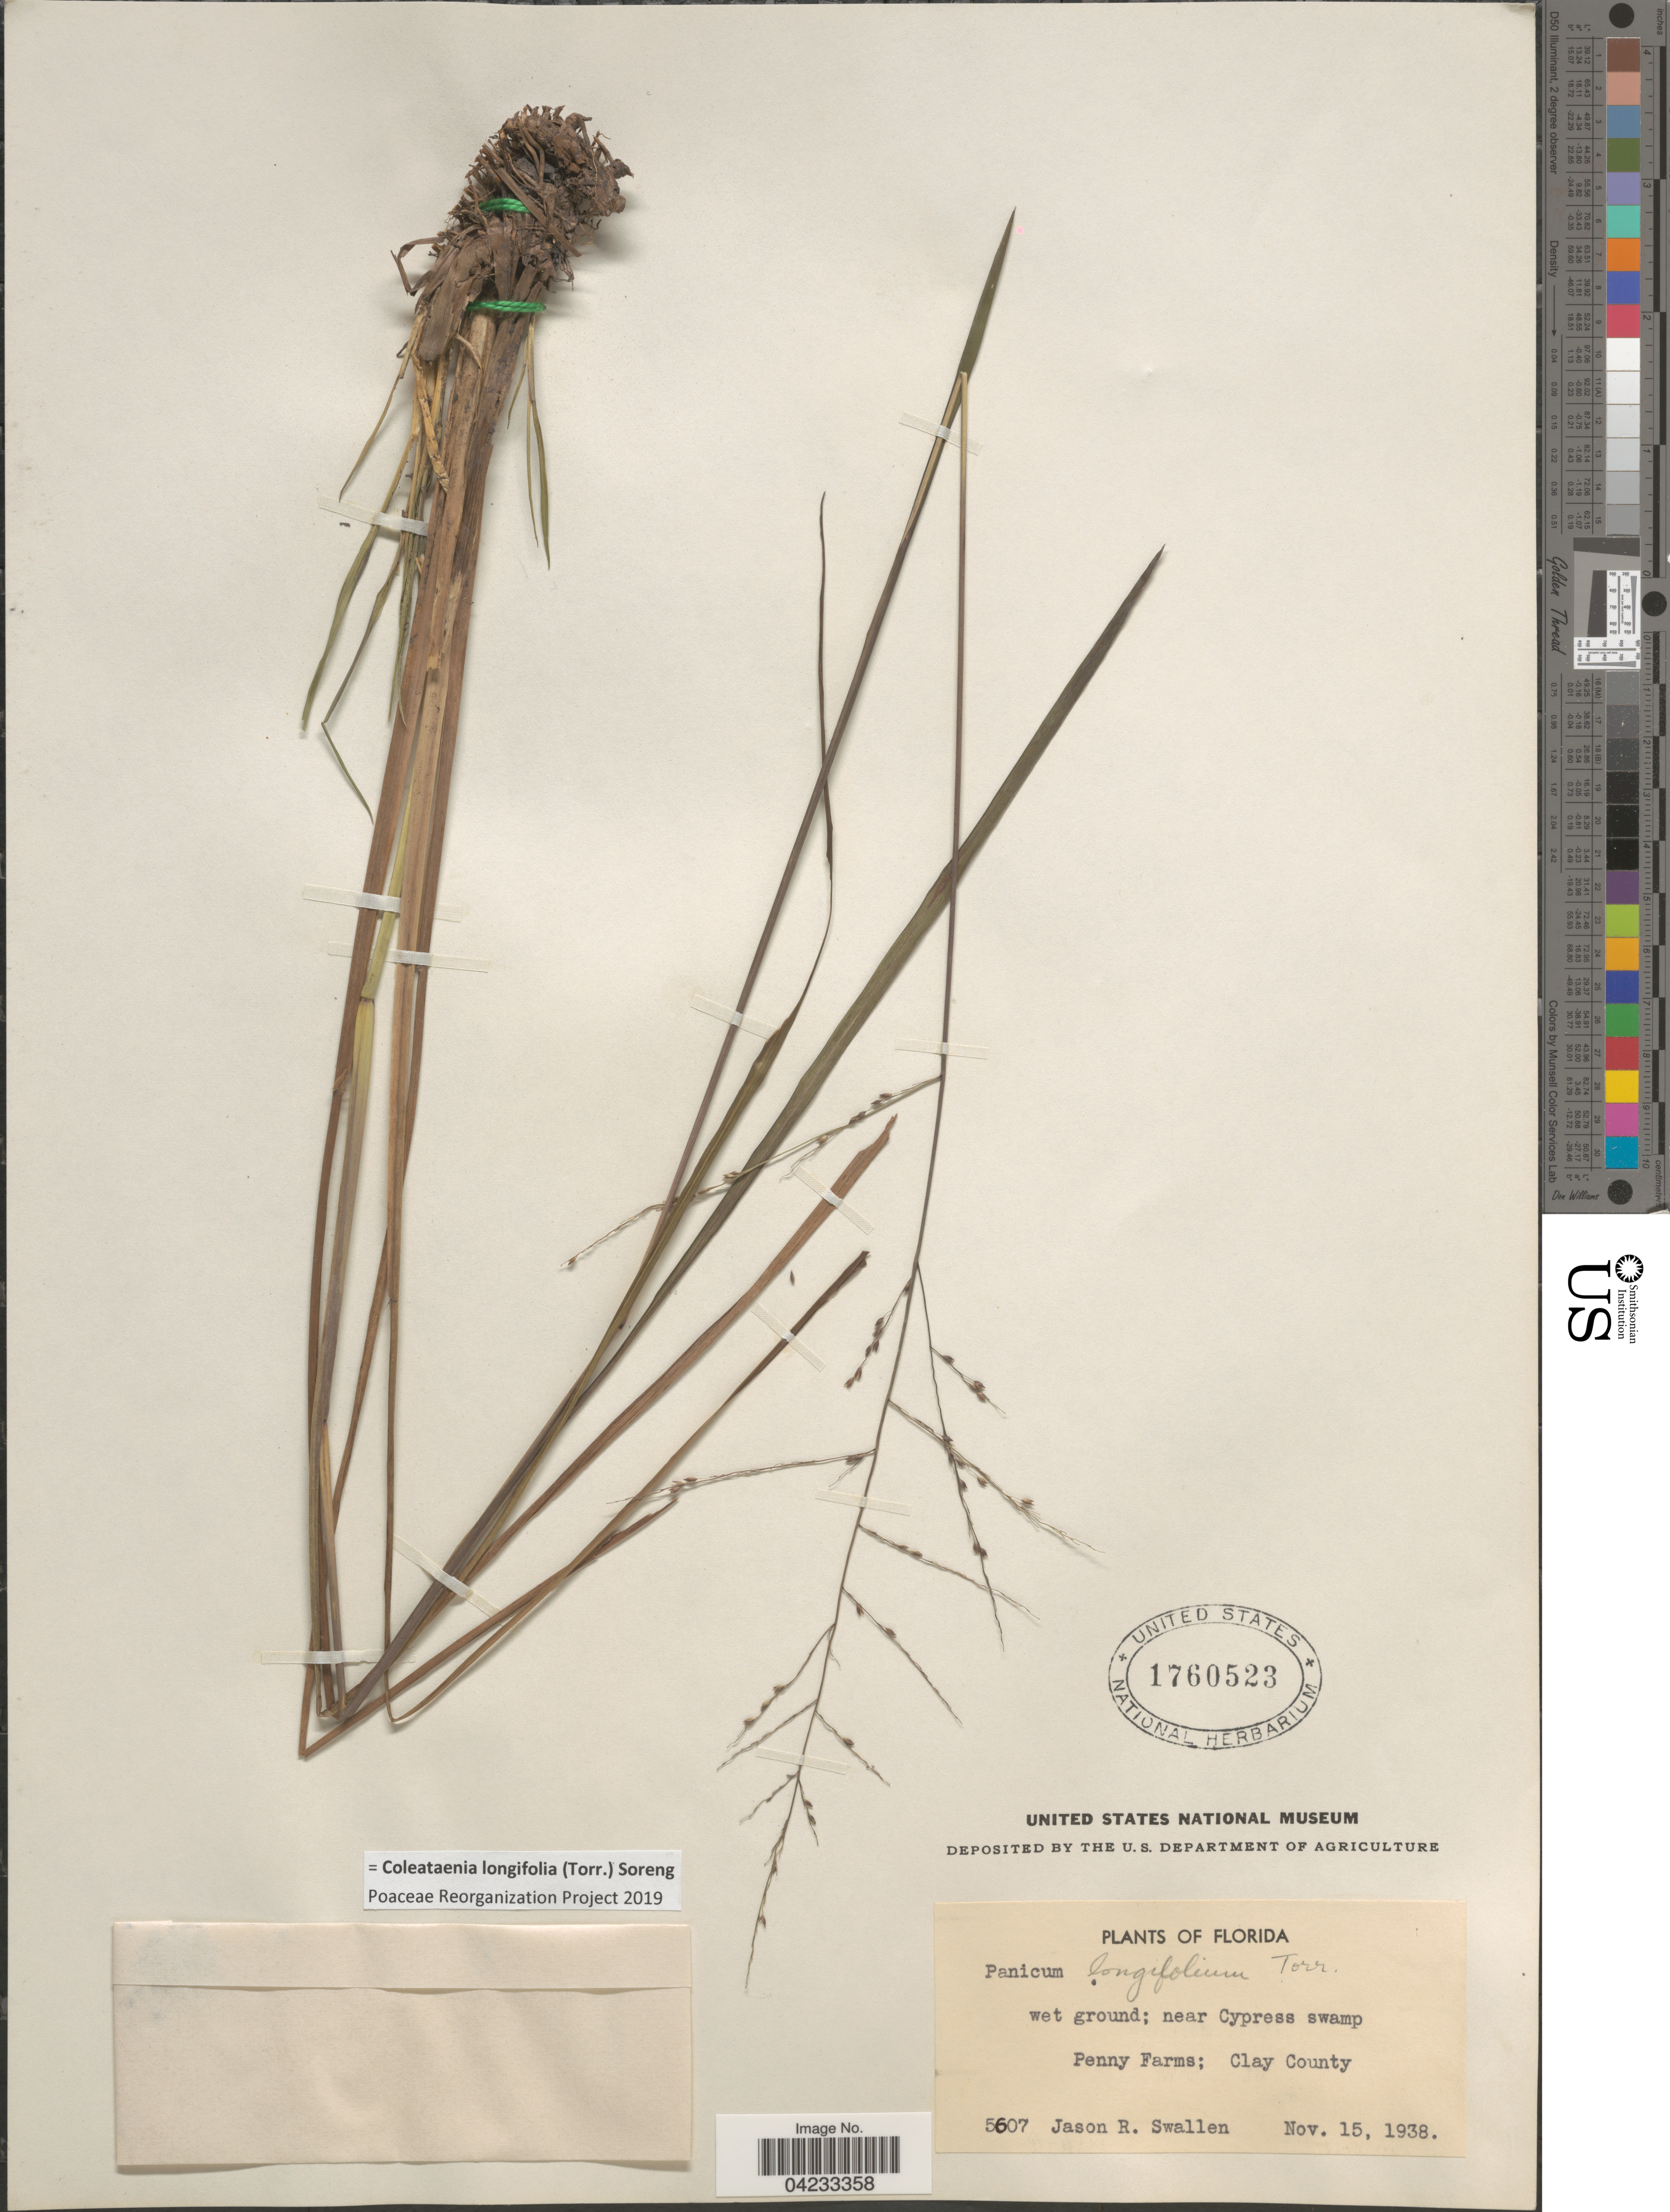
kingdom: Plantae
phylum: Tracheophyta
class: Liliopsida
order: Poales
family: Poaceae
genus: Coleataenia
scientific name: Coleataenia longifolia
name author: (Torr.) Soreng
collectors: J. R. Swallen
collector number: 5607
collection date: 1938-11-15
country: United States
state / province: Florida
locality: Wet ground; near Cypress Swamp. Penny Farms; Clay County.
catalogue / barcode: US 1760523